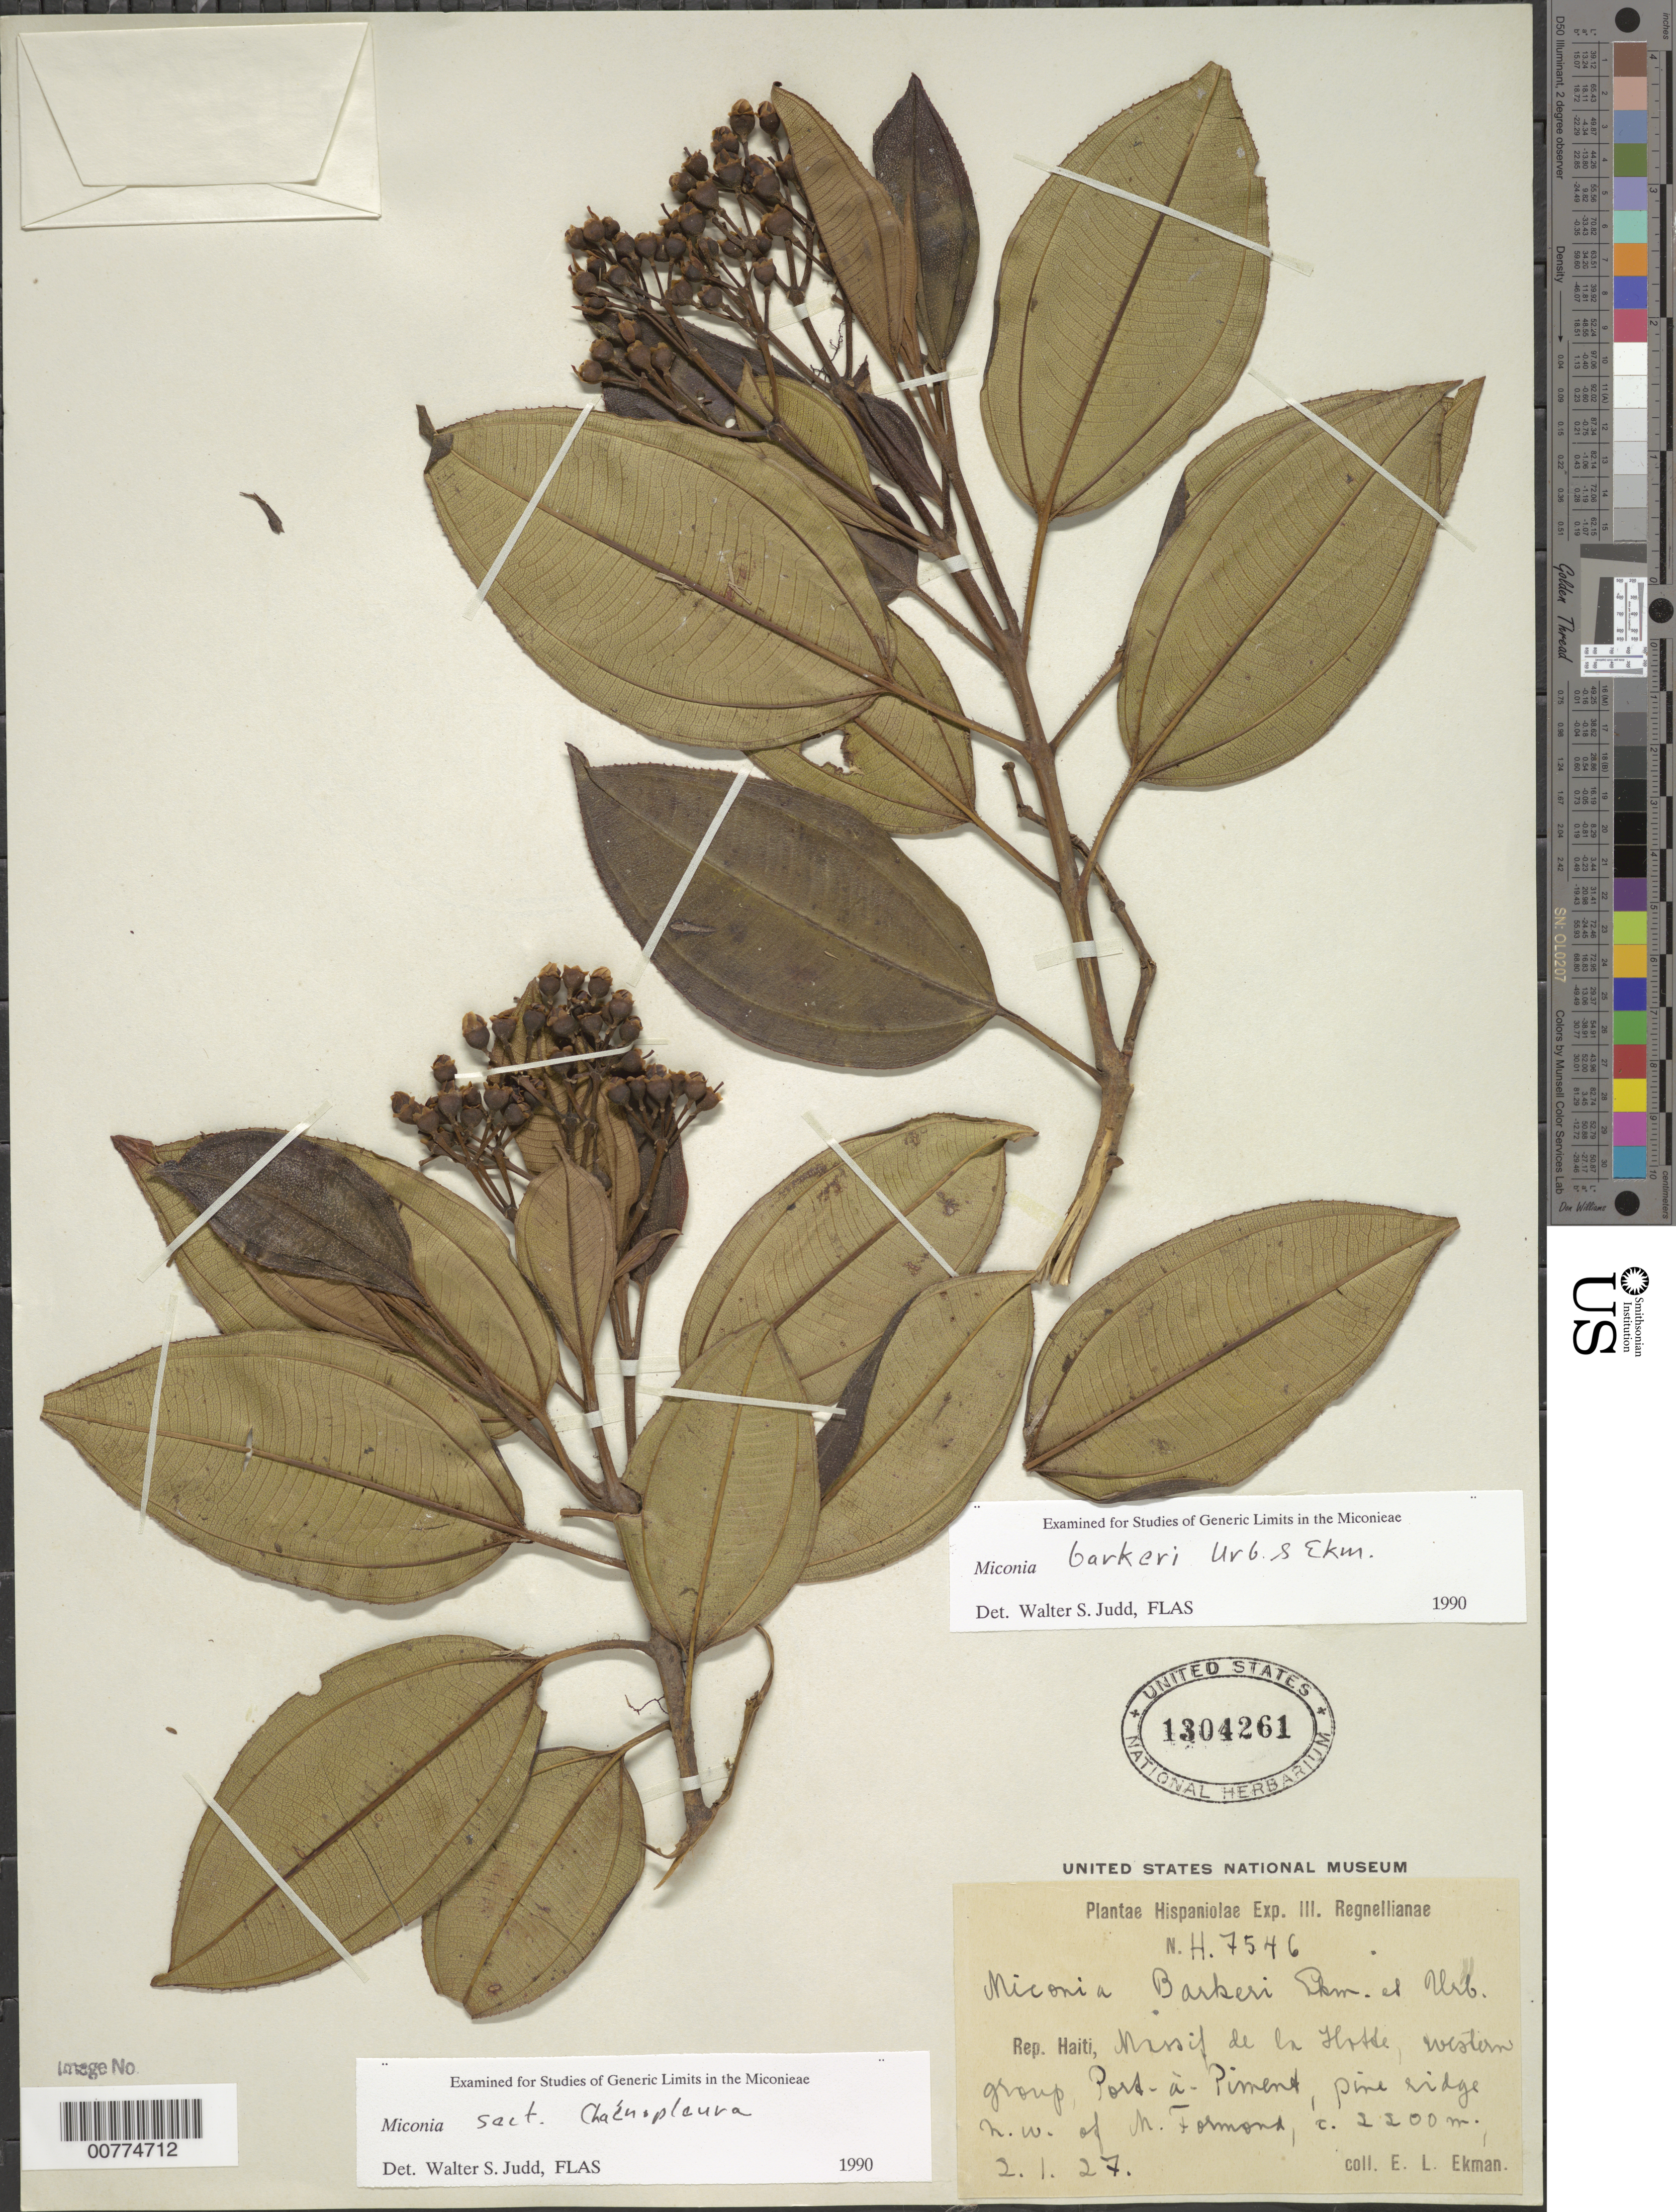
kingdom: Plantae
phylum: Tracheophyta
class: Magnoliopsida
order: Myrtales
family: Melastomataceae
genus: Miconia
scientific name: Miconia barkeri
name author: Urb. & Ekman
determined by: Judd, Walter S.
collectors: E. L. Ekman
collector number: H 7546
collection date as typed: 02 Jan 1927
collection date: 1927-01-02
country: Haiti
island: Hispaniola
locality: Massif de la Hotte, western group, Port-à-Piment, pine ridge NW of M. Formond.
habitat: Pine ridge.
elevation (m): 2200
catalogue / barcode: US 1304261